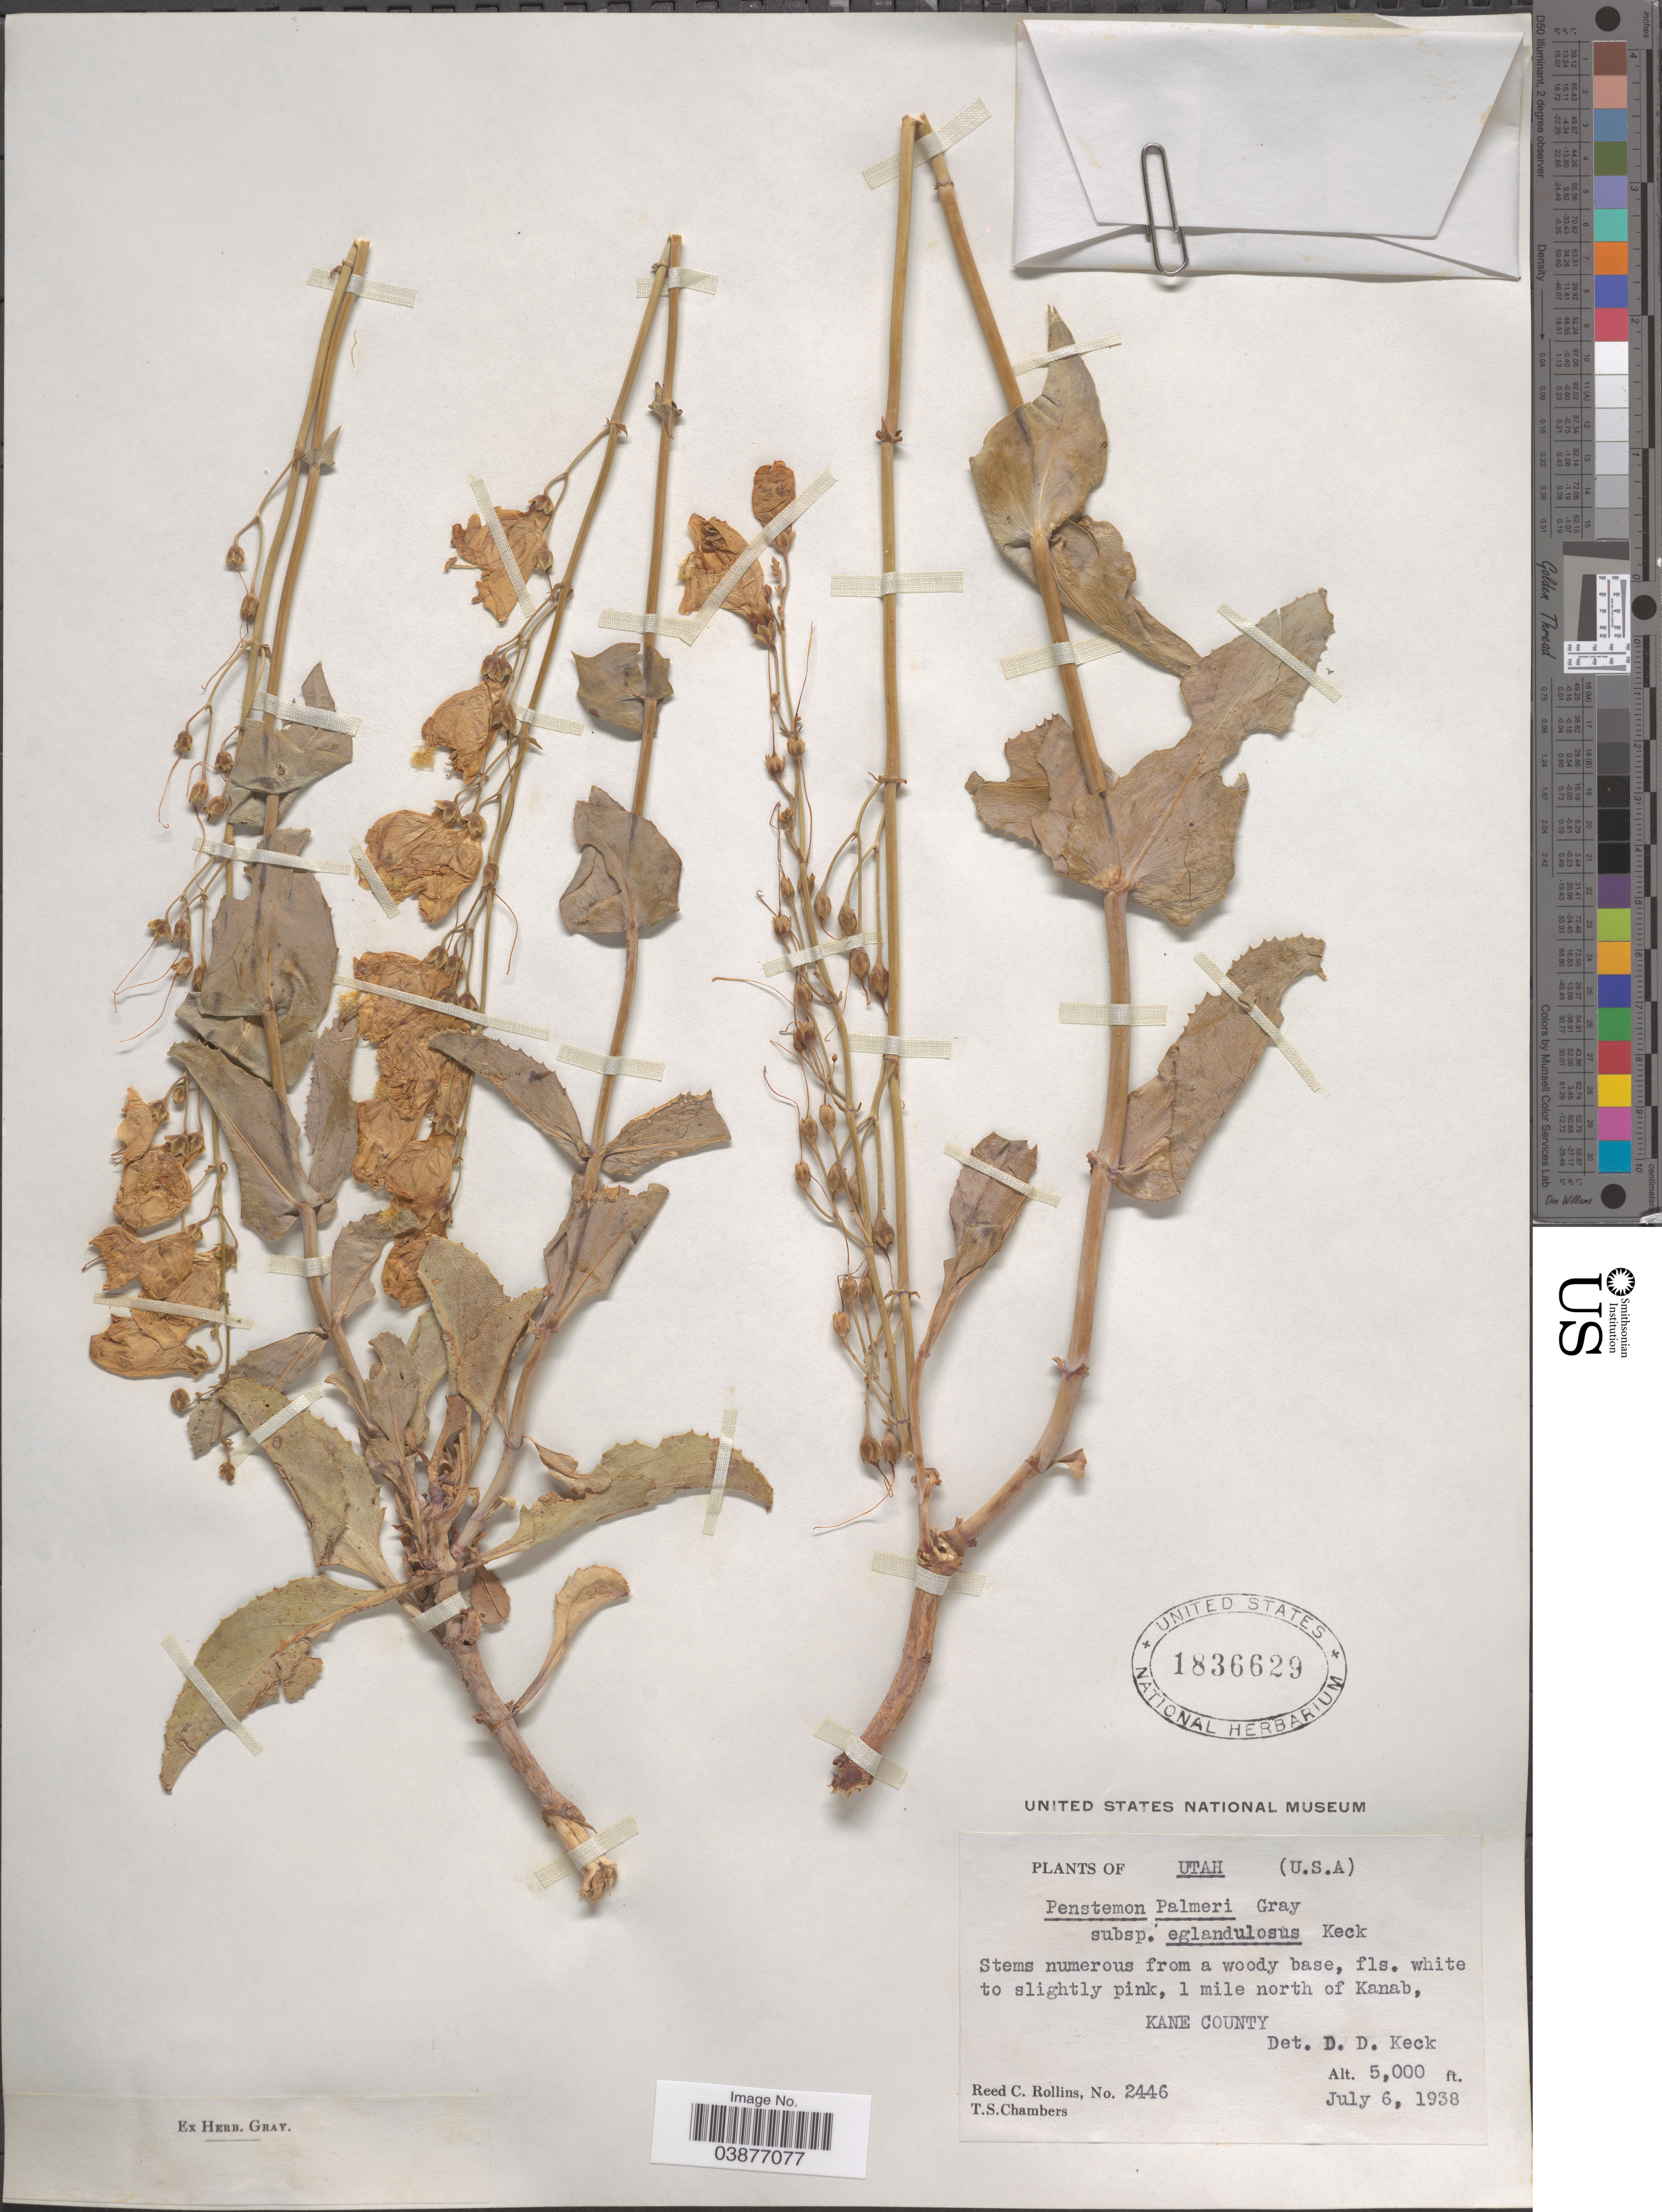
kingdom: Plantae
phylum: Tracheophyta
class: Magnoliopsida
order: Lamiales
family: Plantaginaceae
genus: Penstemon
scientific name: Penstemon palmeri subsp. eglandulosus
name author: D.D. Keck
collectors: R. C. Rollins & T. Chambers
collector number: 2446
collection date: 1938-07-06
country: United States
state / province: Utah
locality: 1 mile north of Kanab, Kane County.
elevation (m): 1524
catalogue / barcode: US 1836629